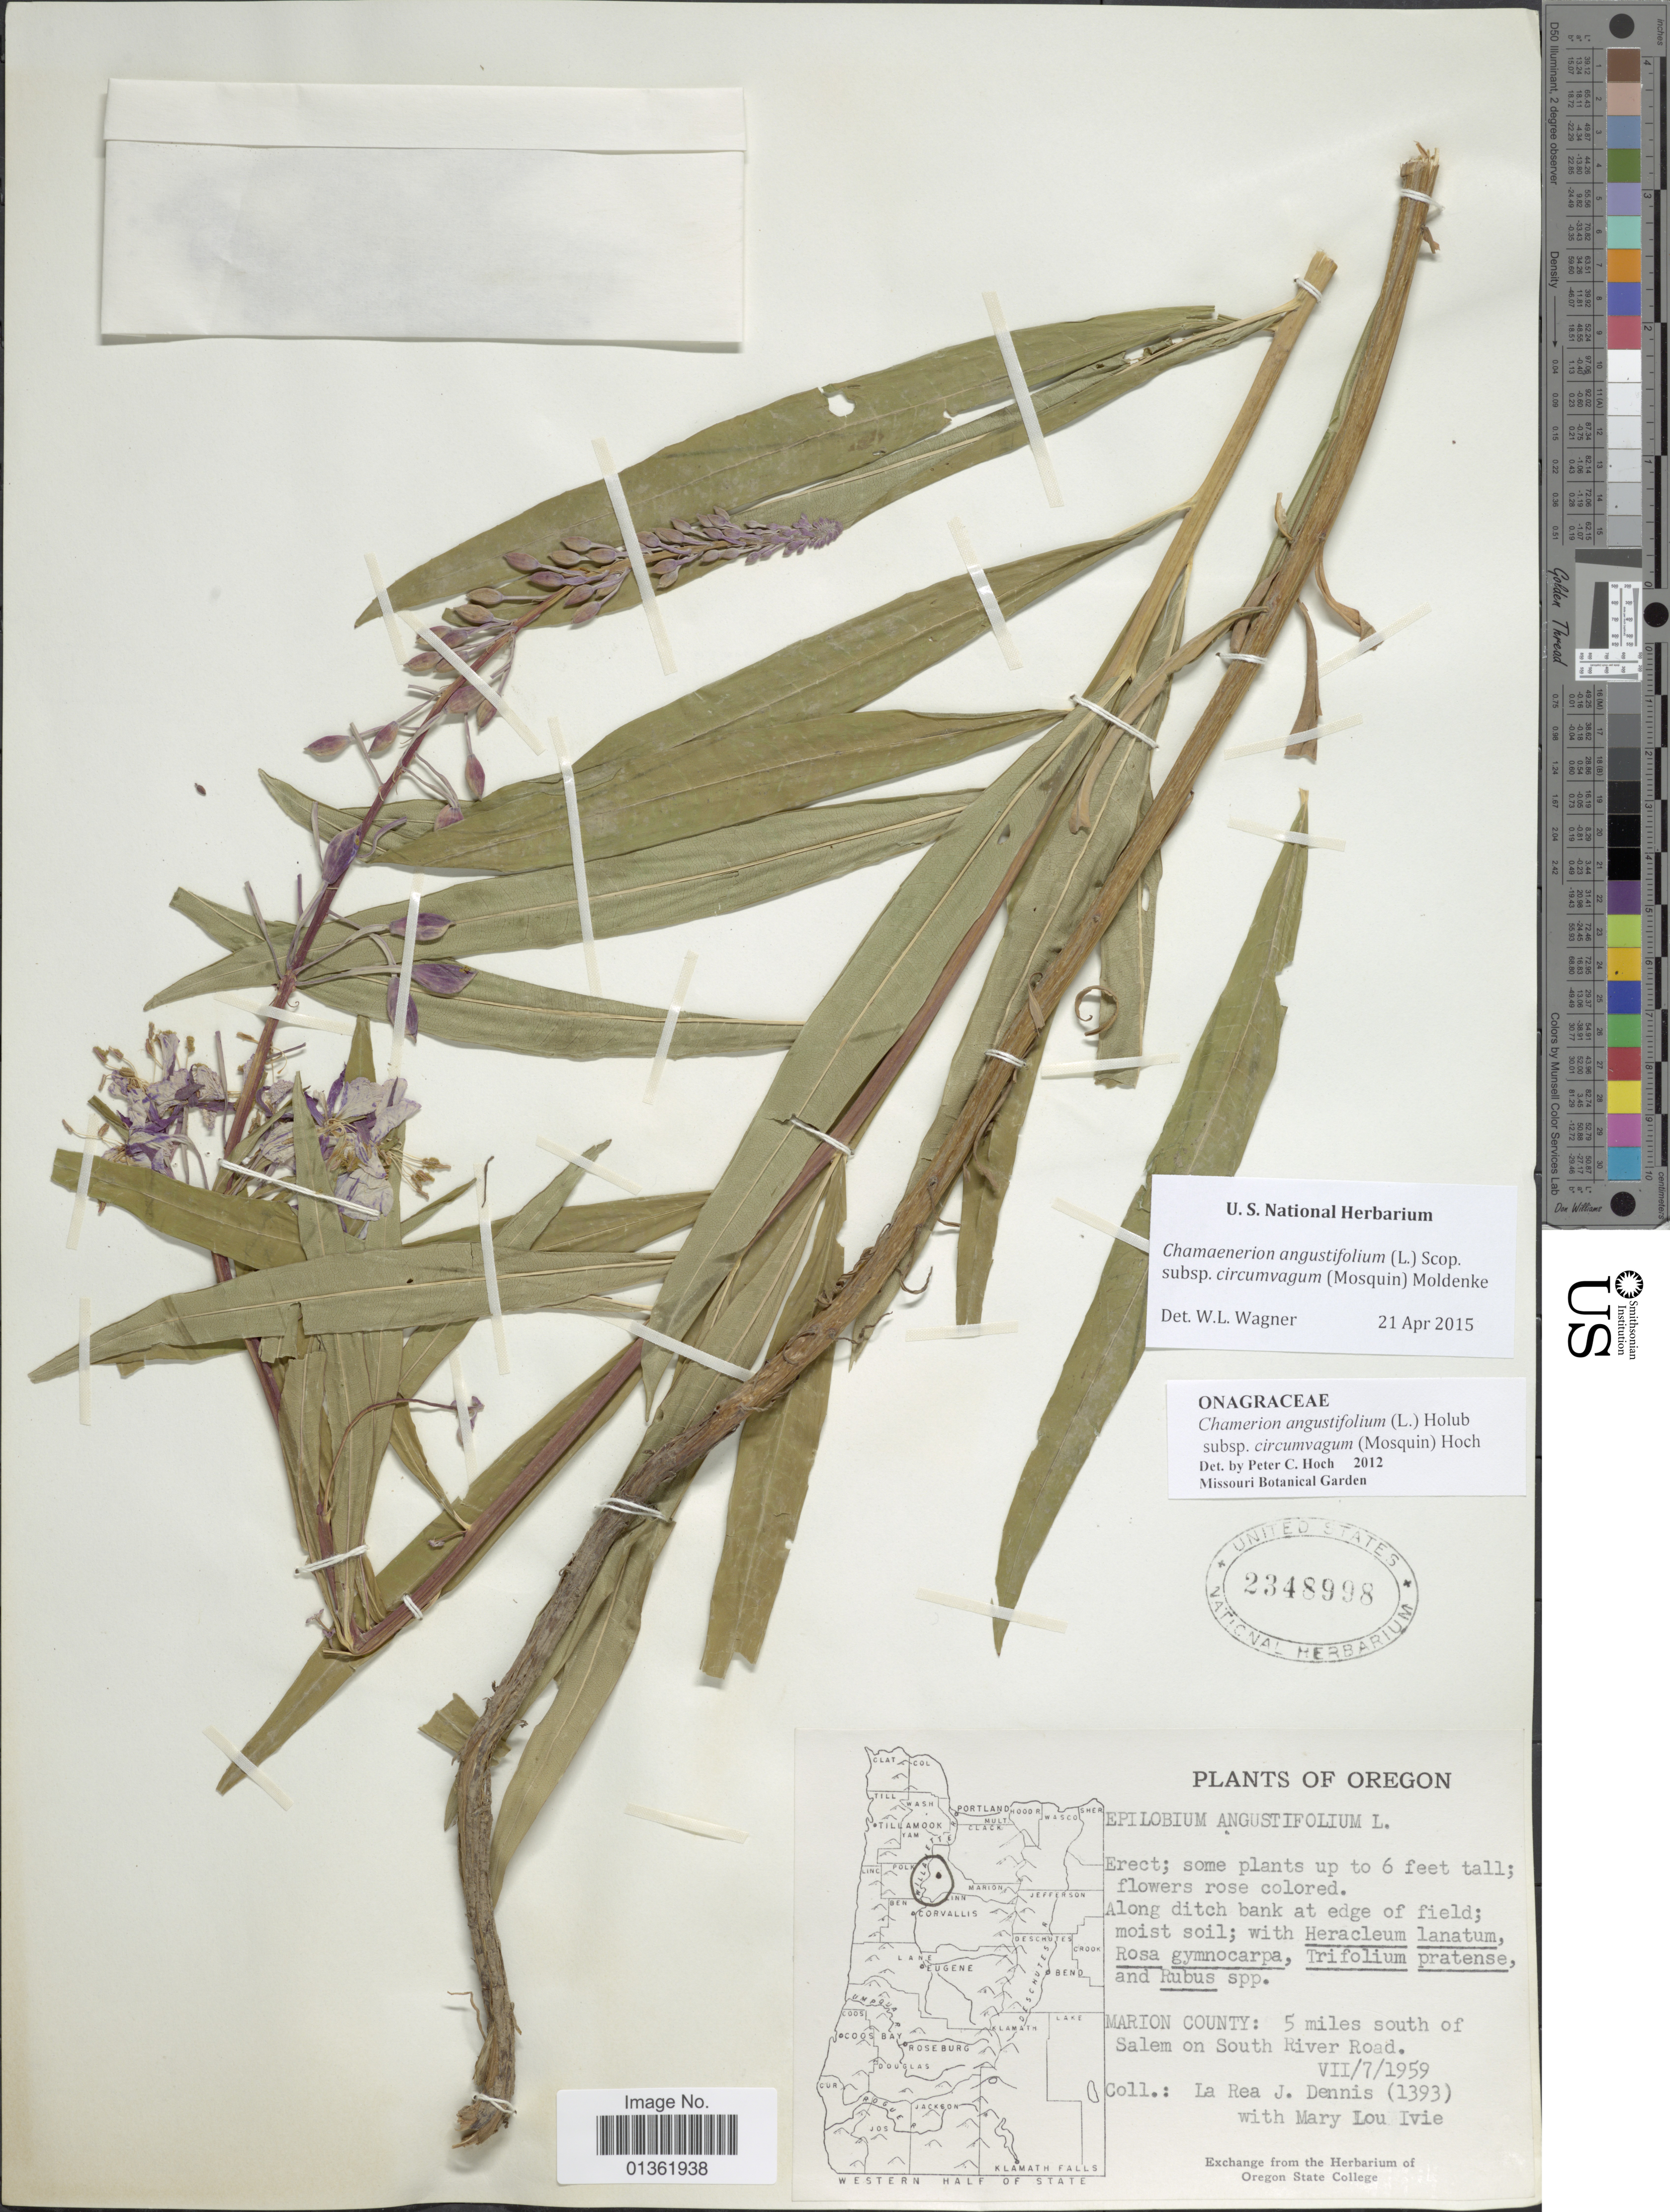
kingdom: Plantae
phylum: Tracheophyta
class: Magnoliopsida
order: Myrtales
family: Onagraceae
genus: Chamaenerion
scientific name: Chamaenerion angustifolium subsp. circumvagum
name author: (Mosquin) Moldenke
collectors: L. Dennis & M. Ivie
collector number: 1393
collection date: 1959-07-07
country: United States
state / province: Oregon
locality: Marion County: 5 miles south of Salem on South River Road.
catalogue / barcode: US 2348998